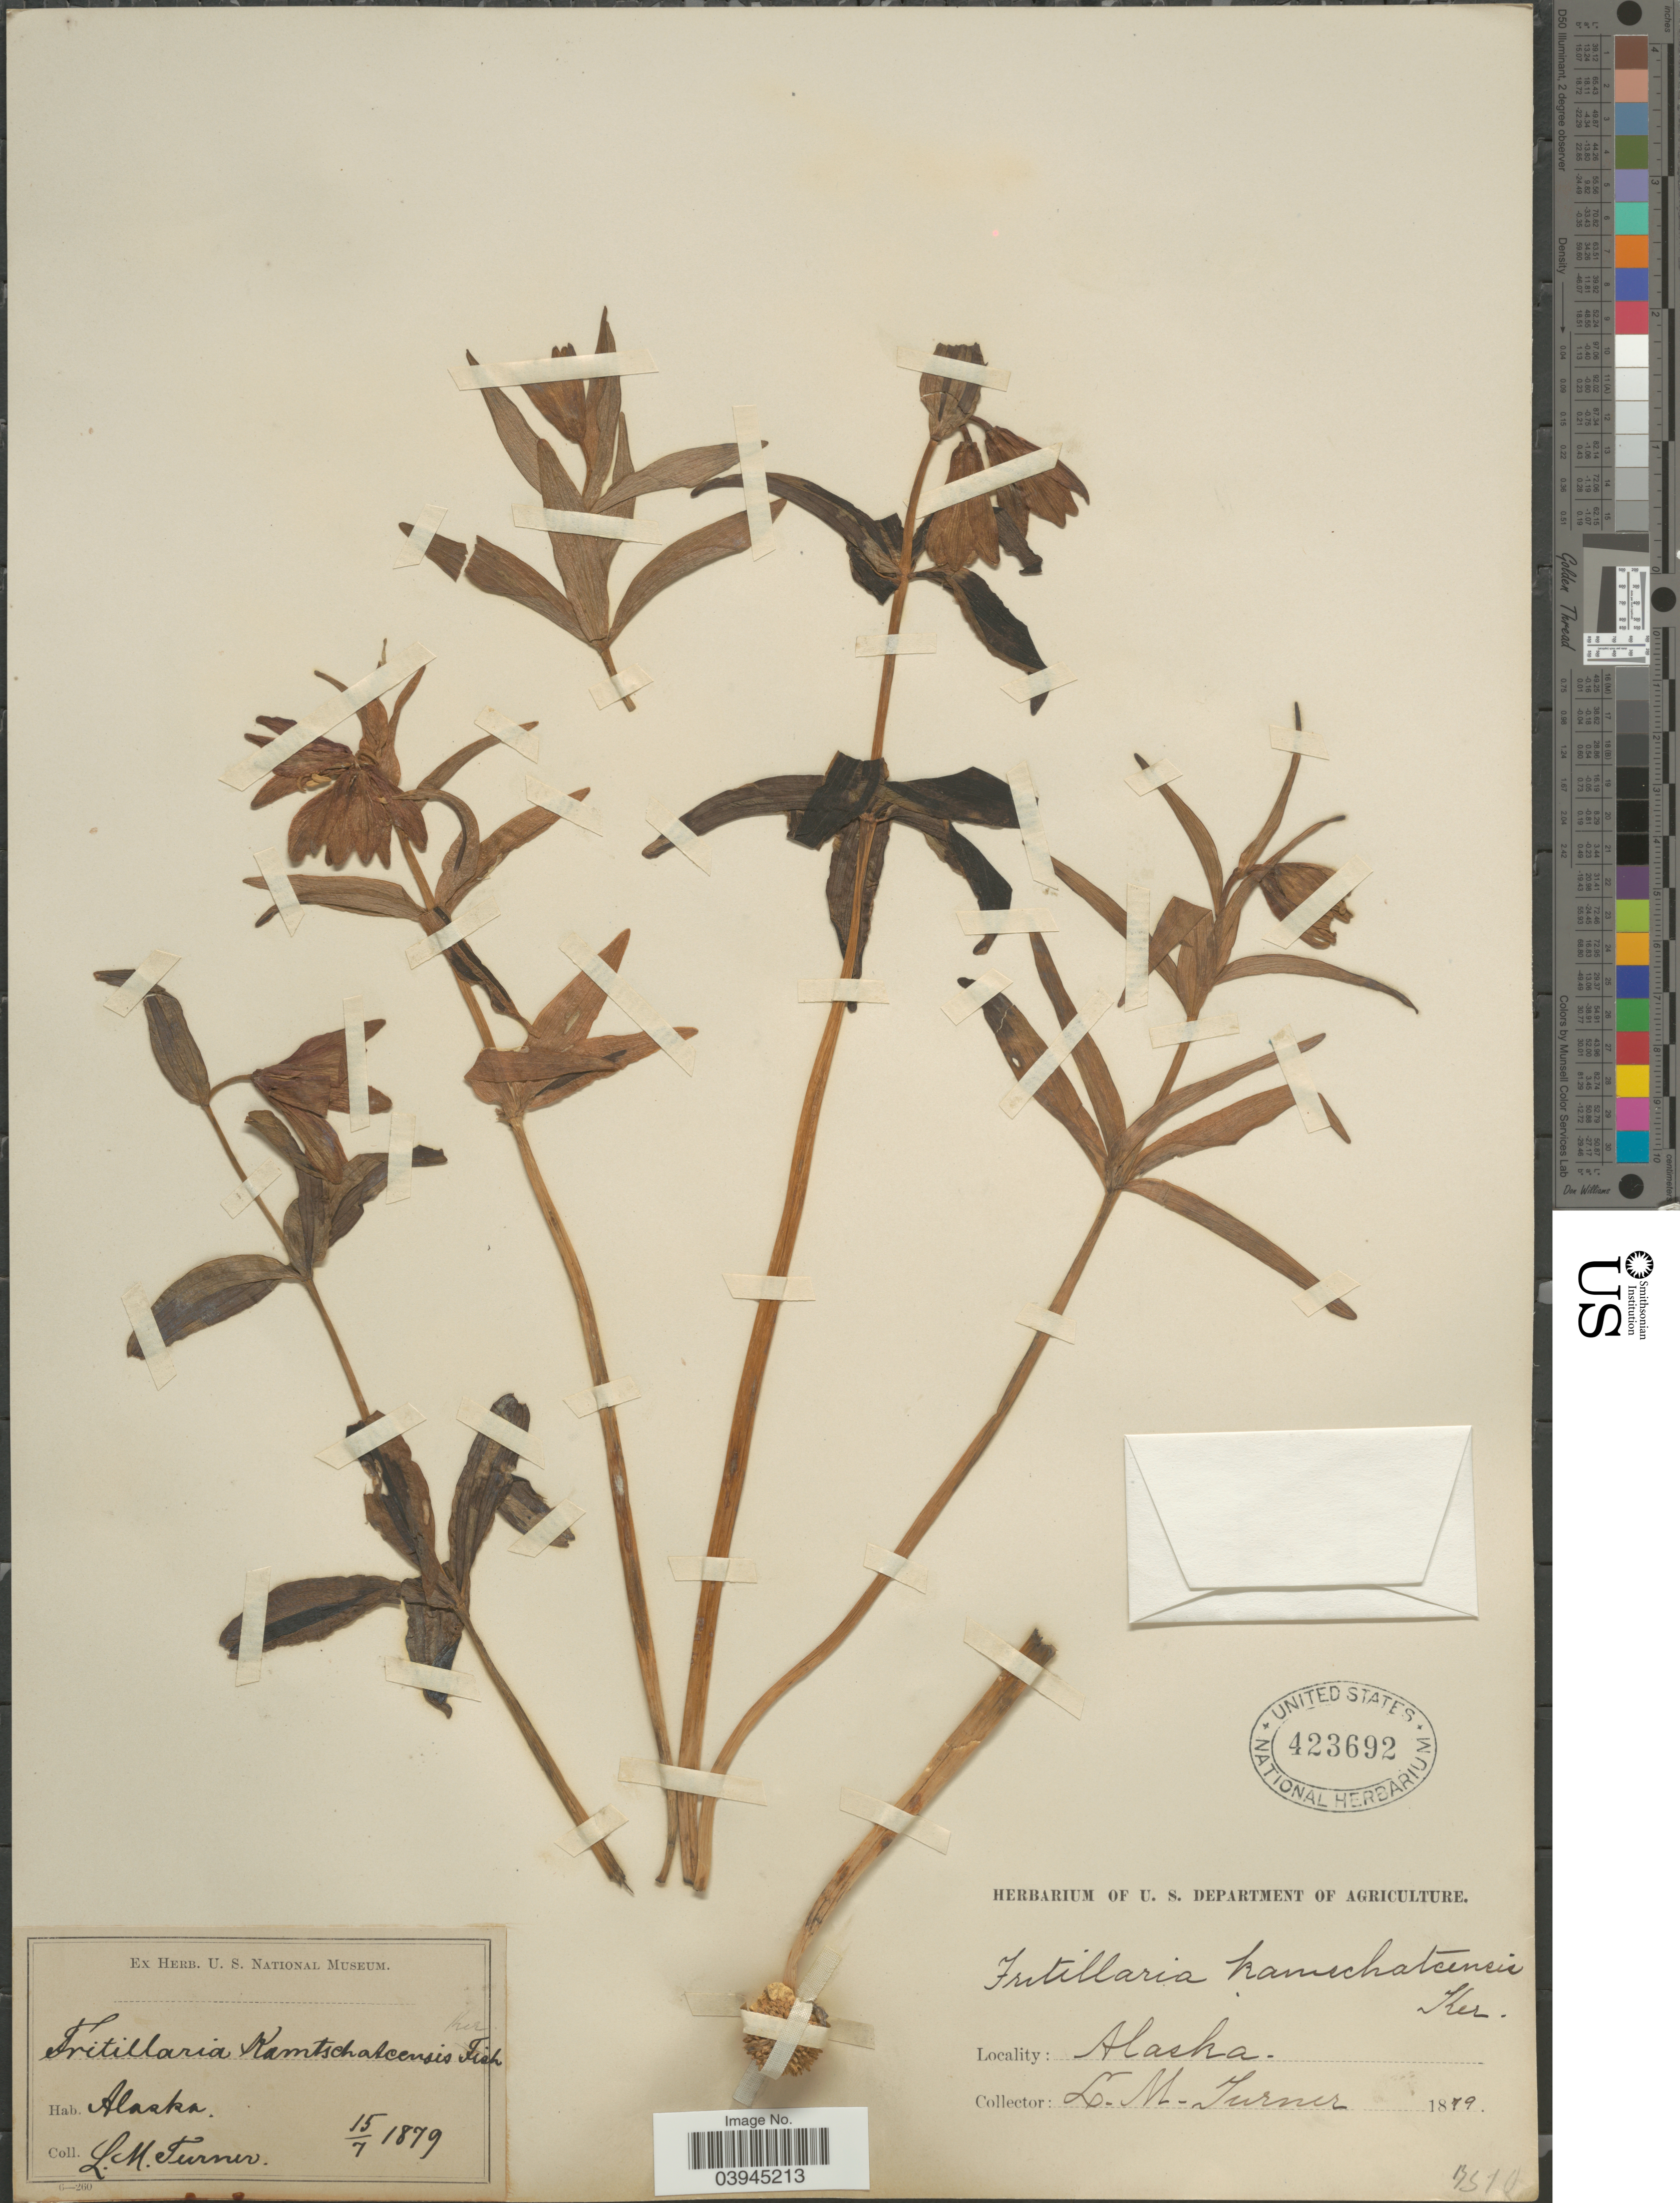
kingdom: Plantae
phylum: Tracheophyta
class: Liliopsida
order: Liliales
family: Liliaceae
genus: Fritillaria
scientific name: Fritillaria camschatcensis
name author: (L.) Ker Gawl.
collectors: L. M. Turner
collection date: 1879-07-15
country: United States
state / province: Alaska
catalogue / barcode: US 423692